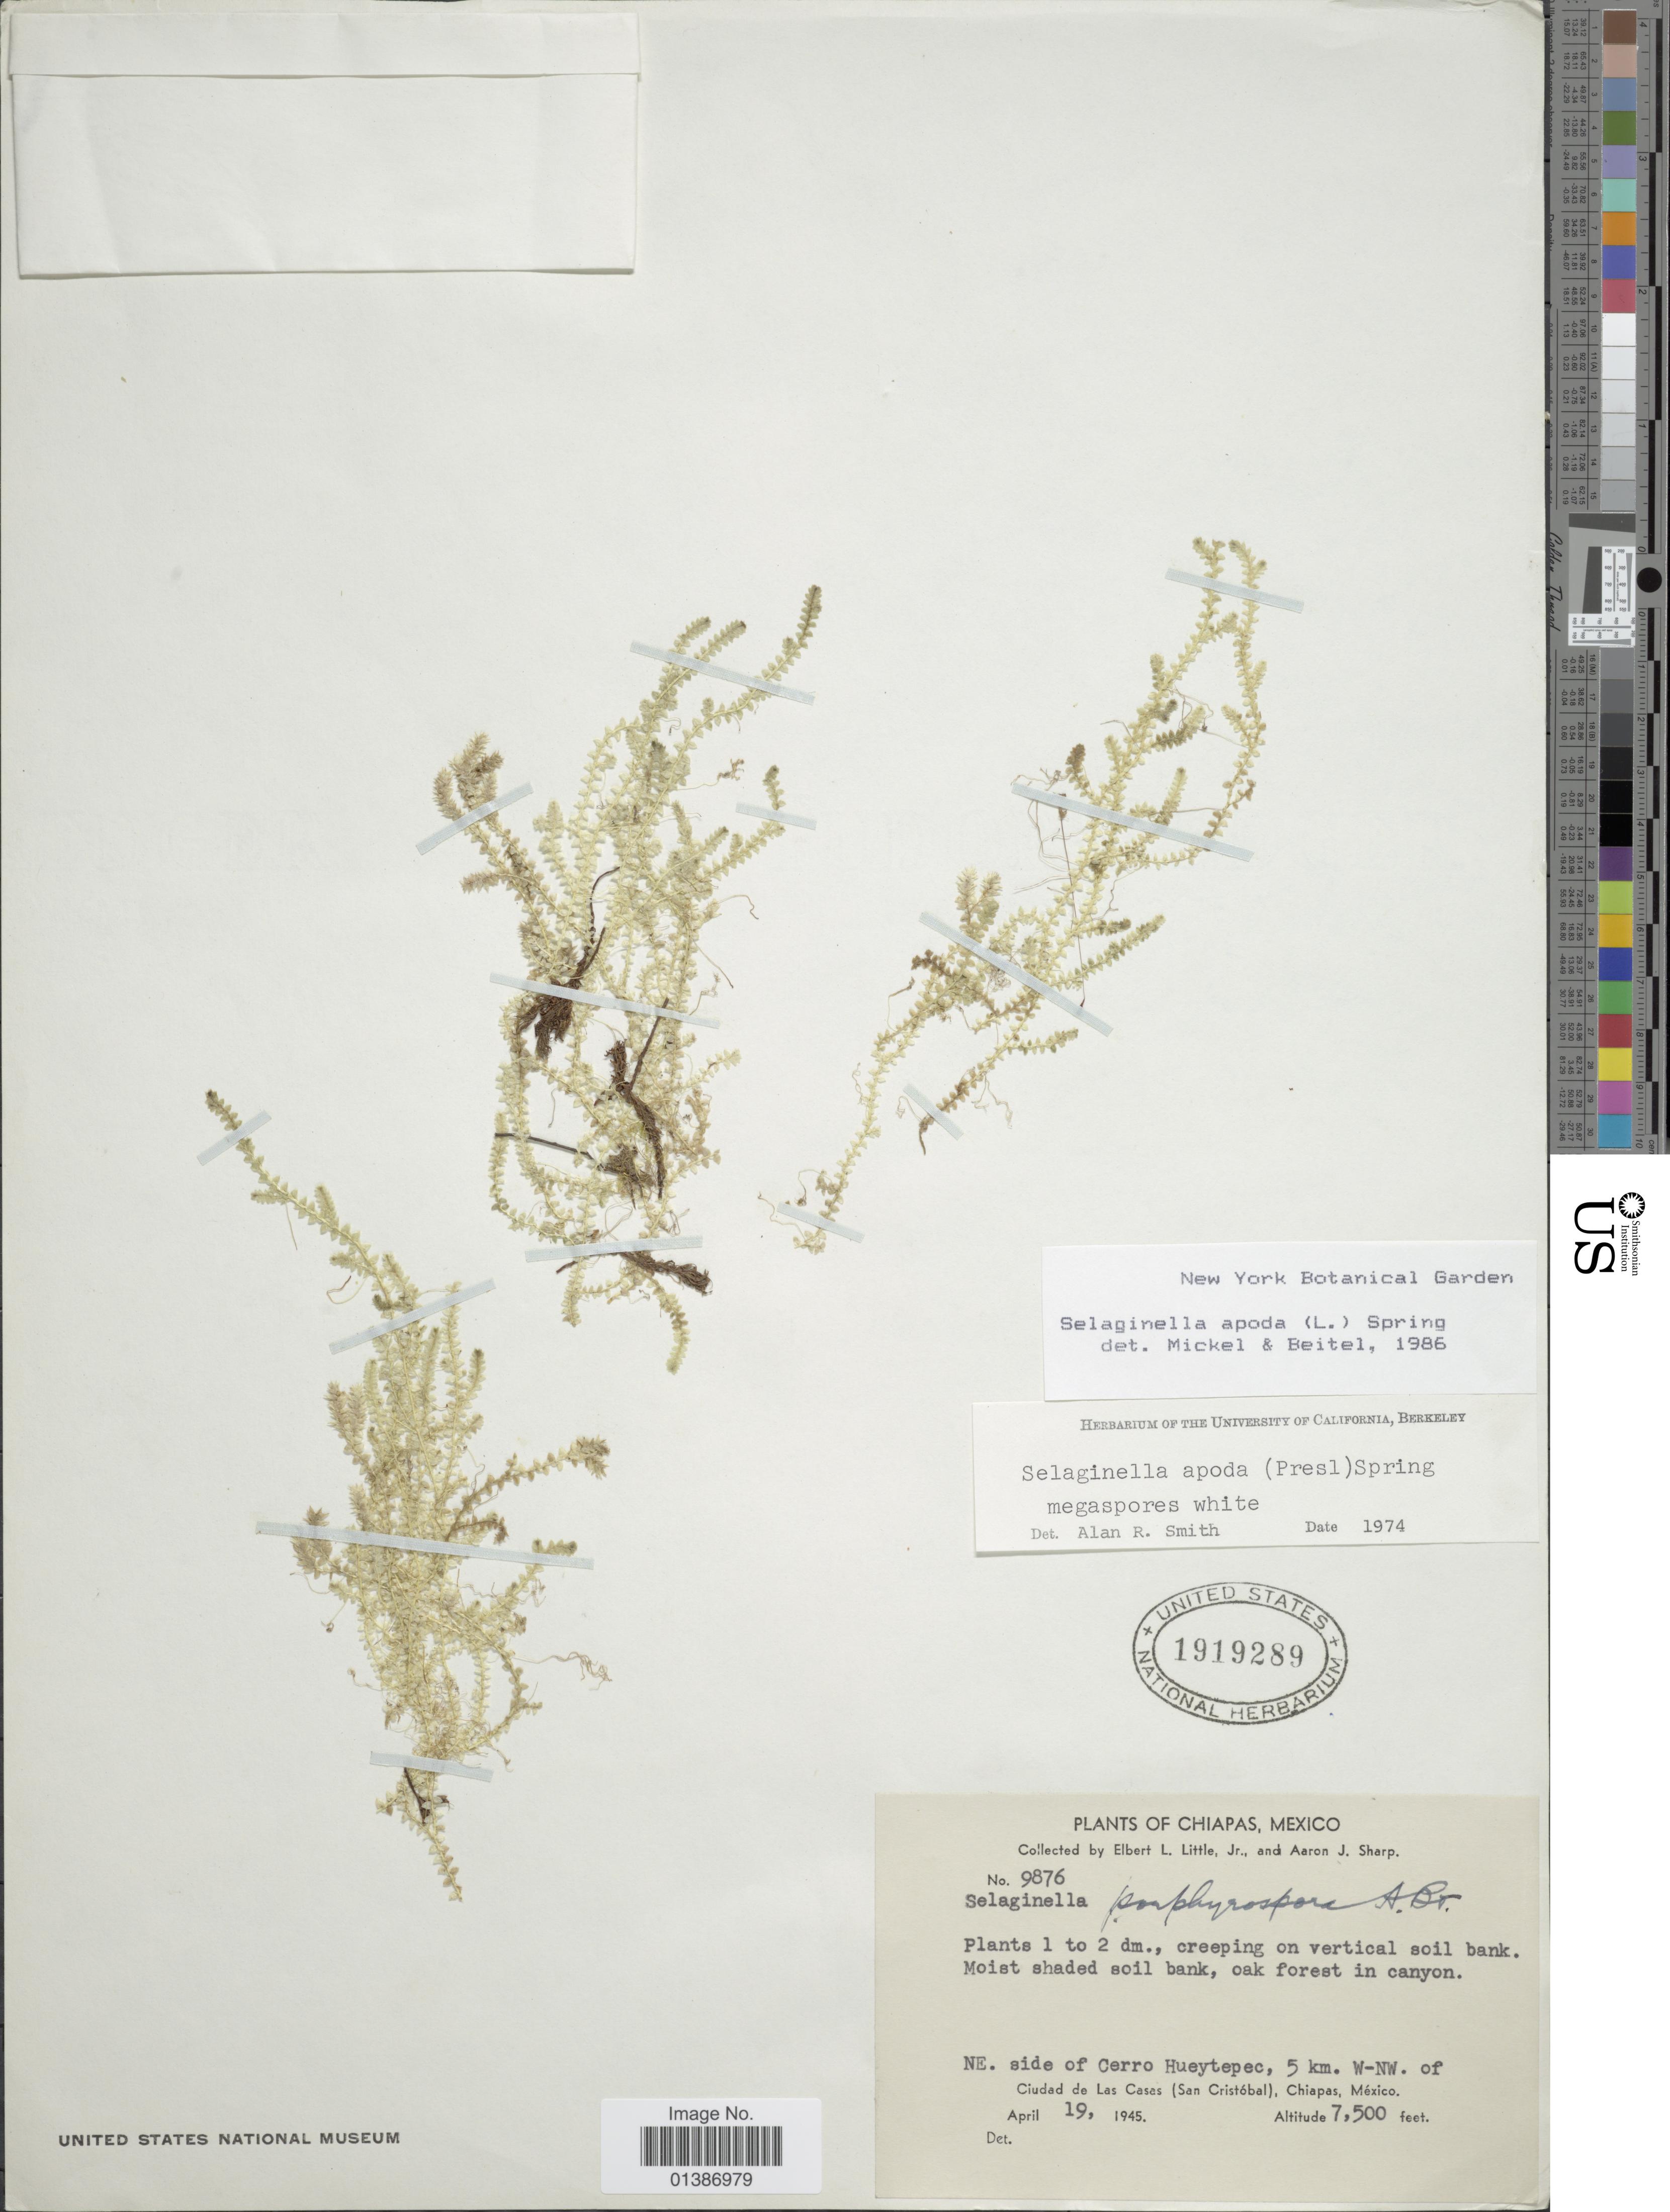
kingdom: Plantae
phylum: Tracheophyta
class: Lycopodiopsida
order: Selaginellales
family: Selaginellaceae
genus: Selaginella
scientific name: Selaginella apus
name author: Spring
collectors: E. L. Little & Mrs A. J. Sharp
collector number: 9876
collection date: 1945-04-19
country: Mexico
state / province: Chiapas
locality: NE. side of Cerro Hueytepec, 5 km. W-NW. of Ciudad de Las Casas (San Cristóbal).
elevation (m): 2286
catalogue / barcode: US 1919289